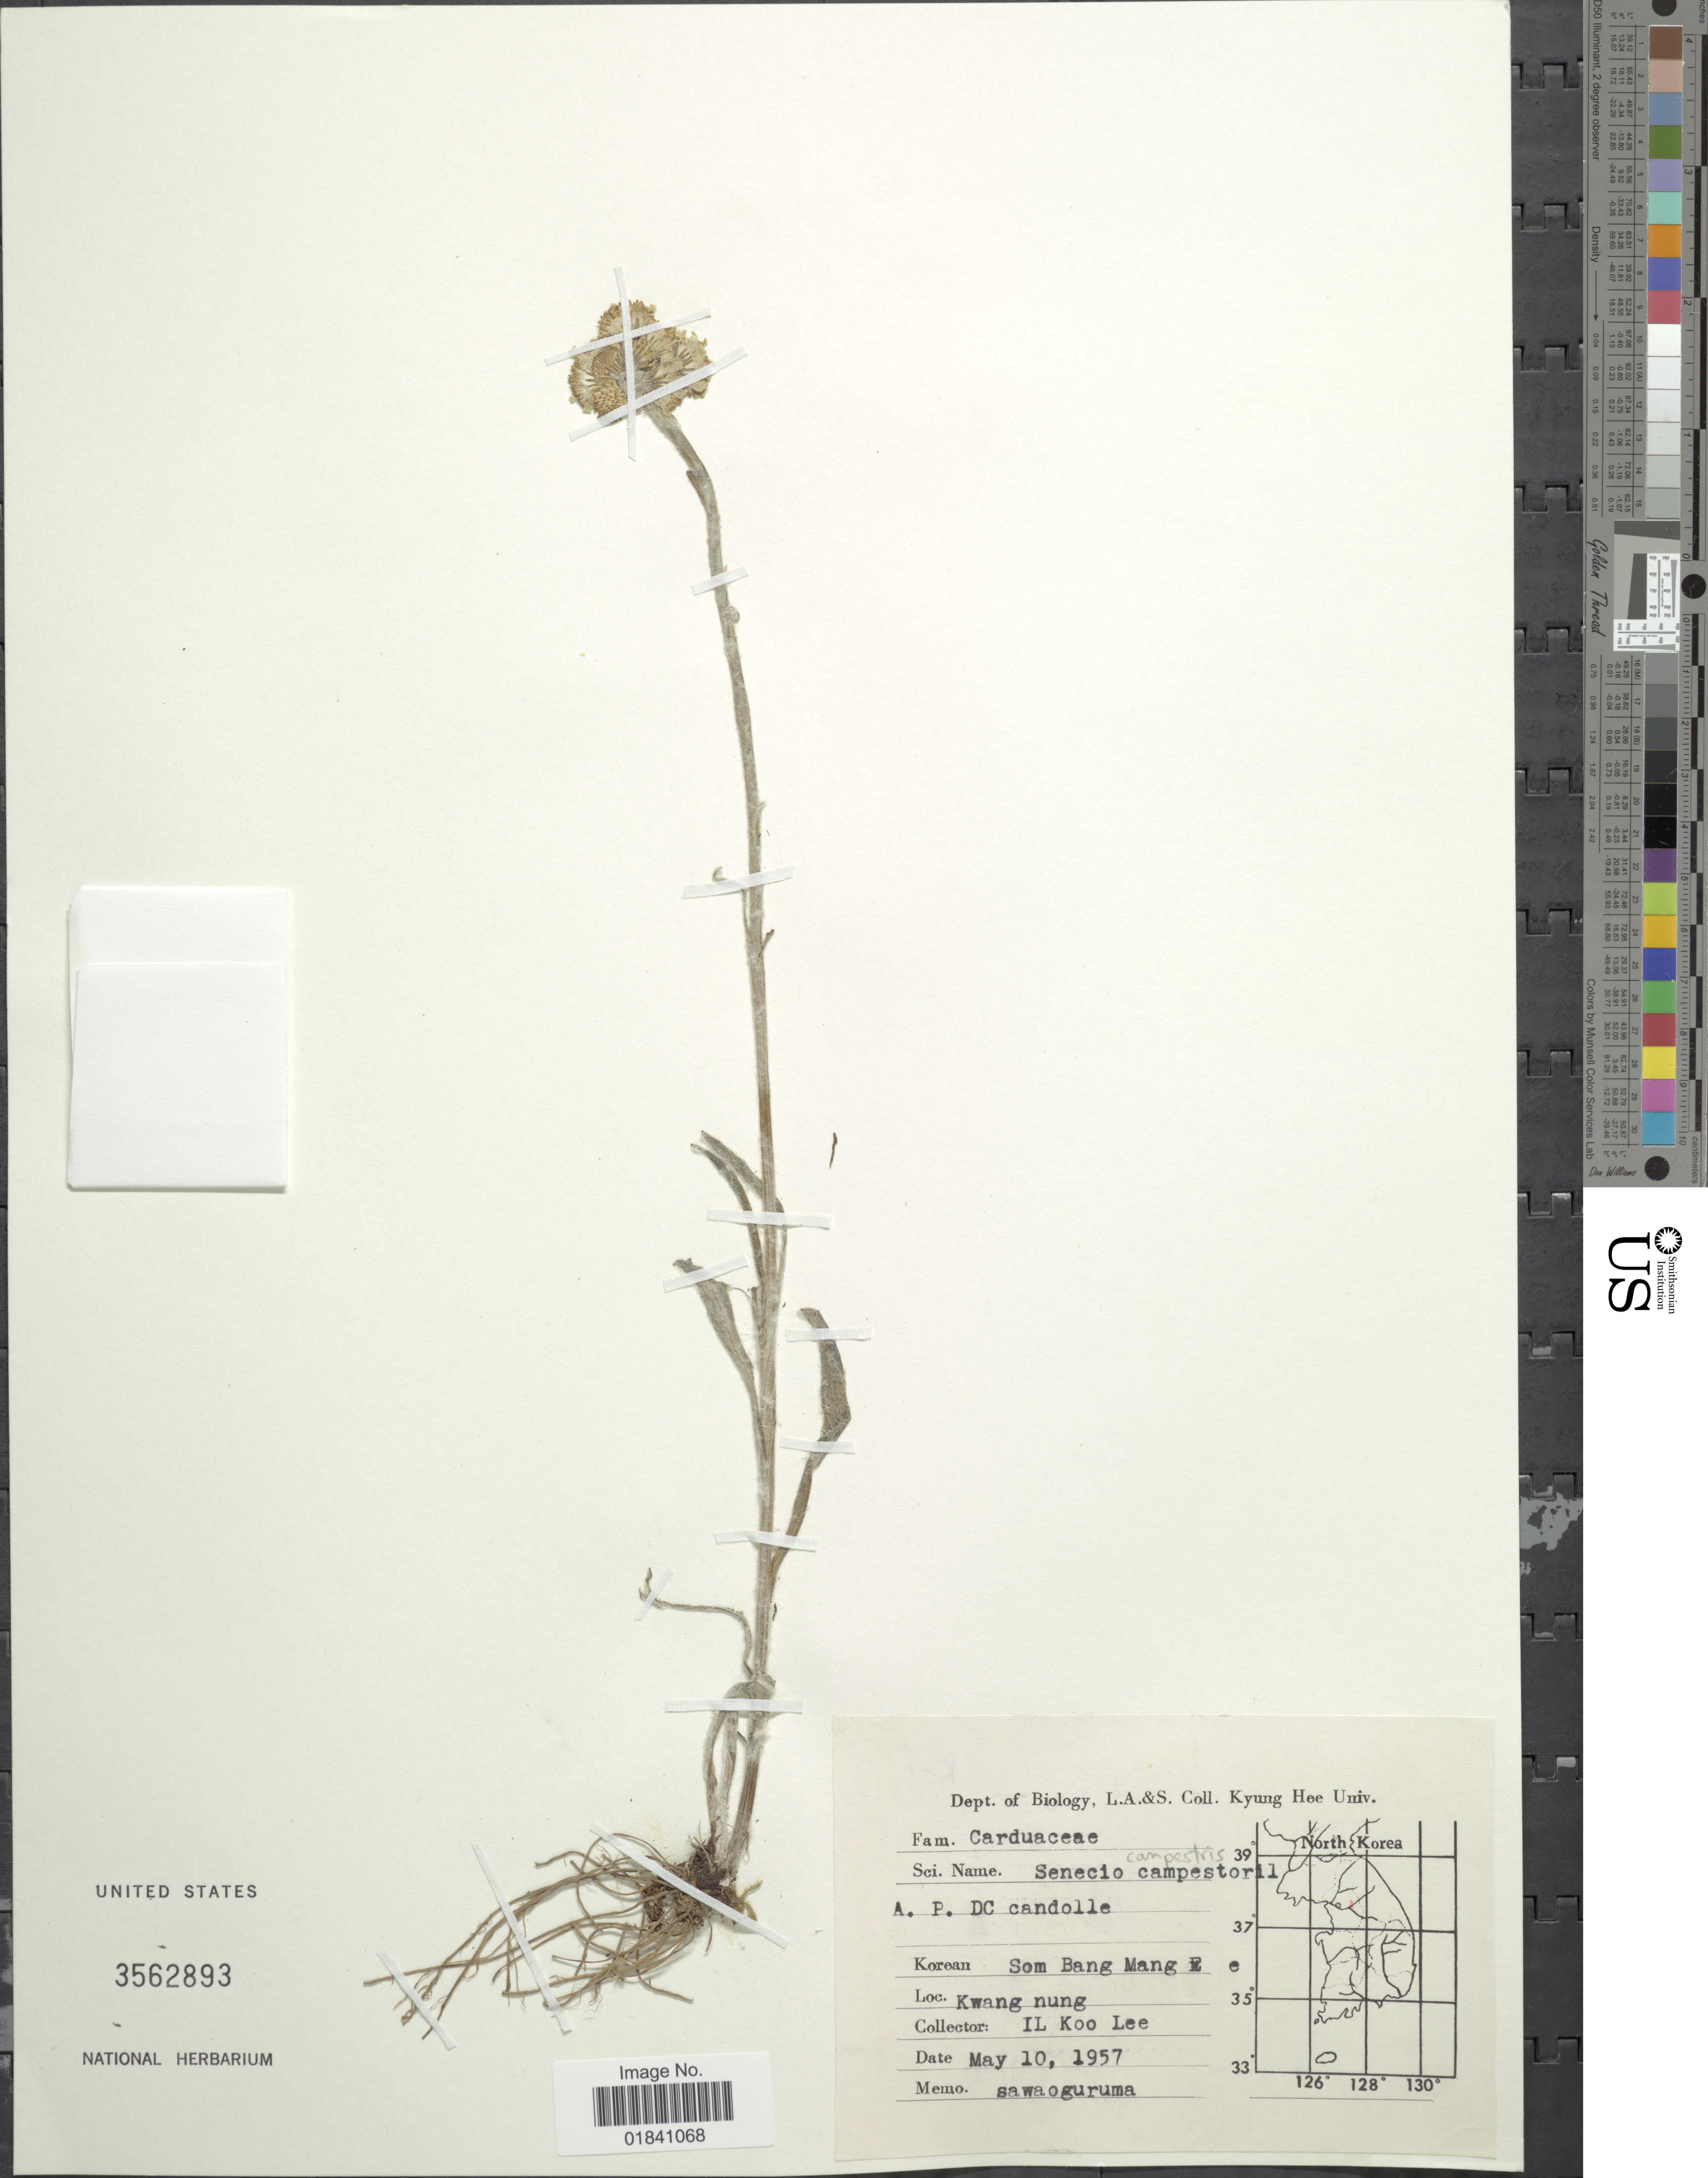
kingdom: Plantae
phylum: Tracheophyta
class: Magnoliopsida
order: Asterales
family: Asteraceae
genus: Senecio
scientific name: Senecio campestris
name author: DC.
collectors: I. Lee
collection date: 1957-05-10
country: South Korea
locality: Kwang nung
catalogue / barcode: US 3562893